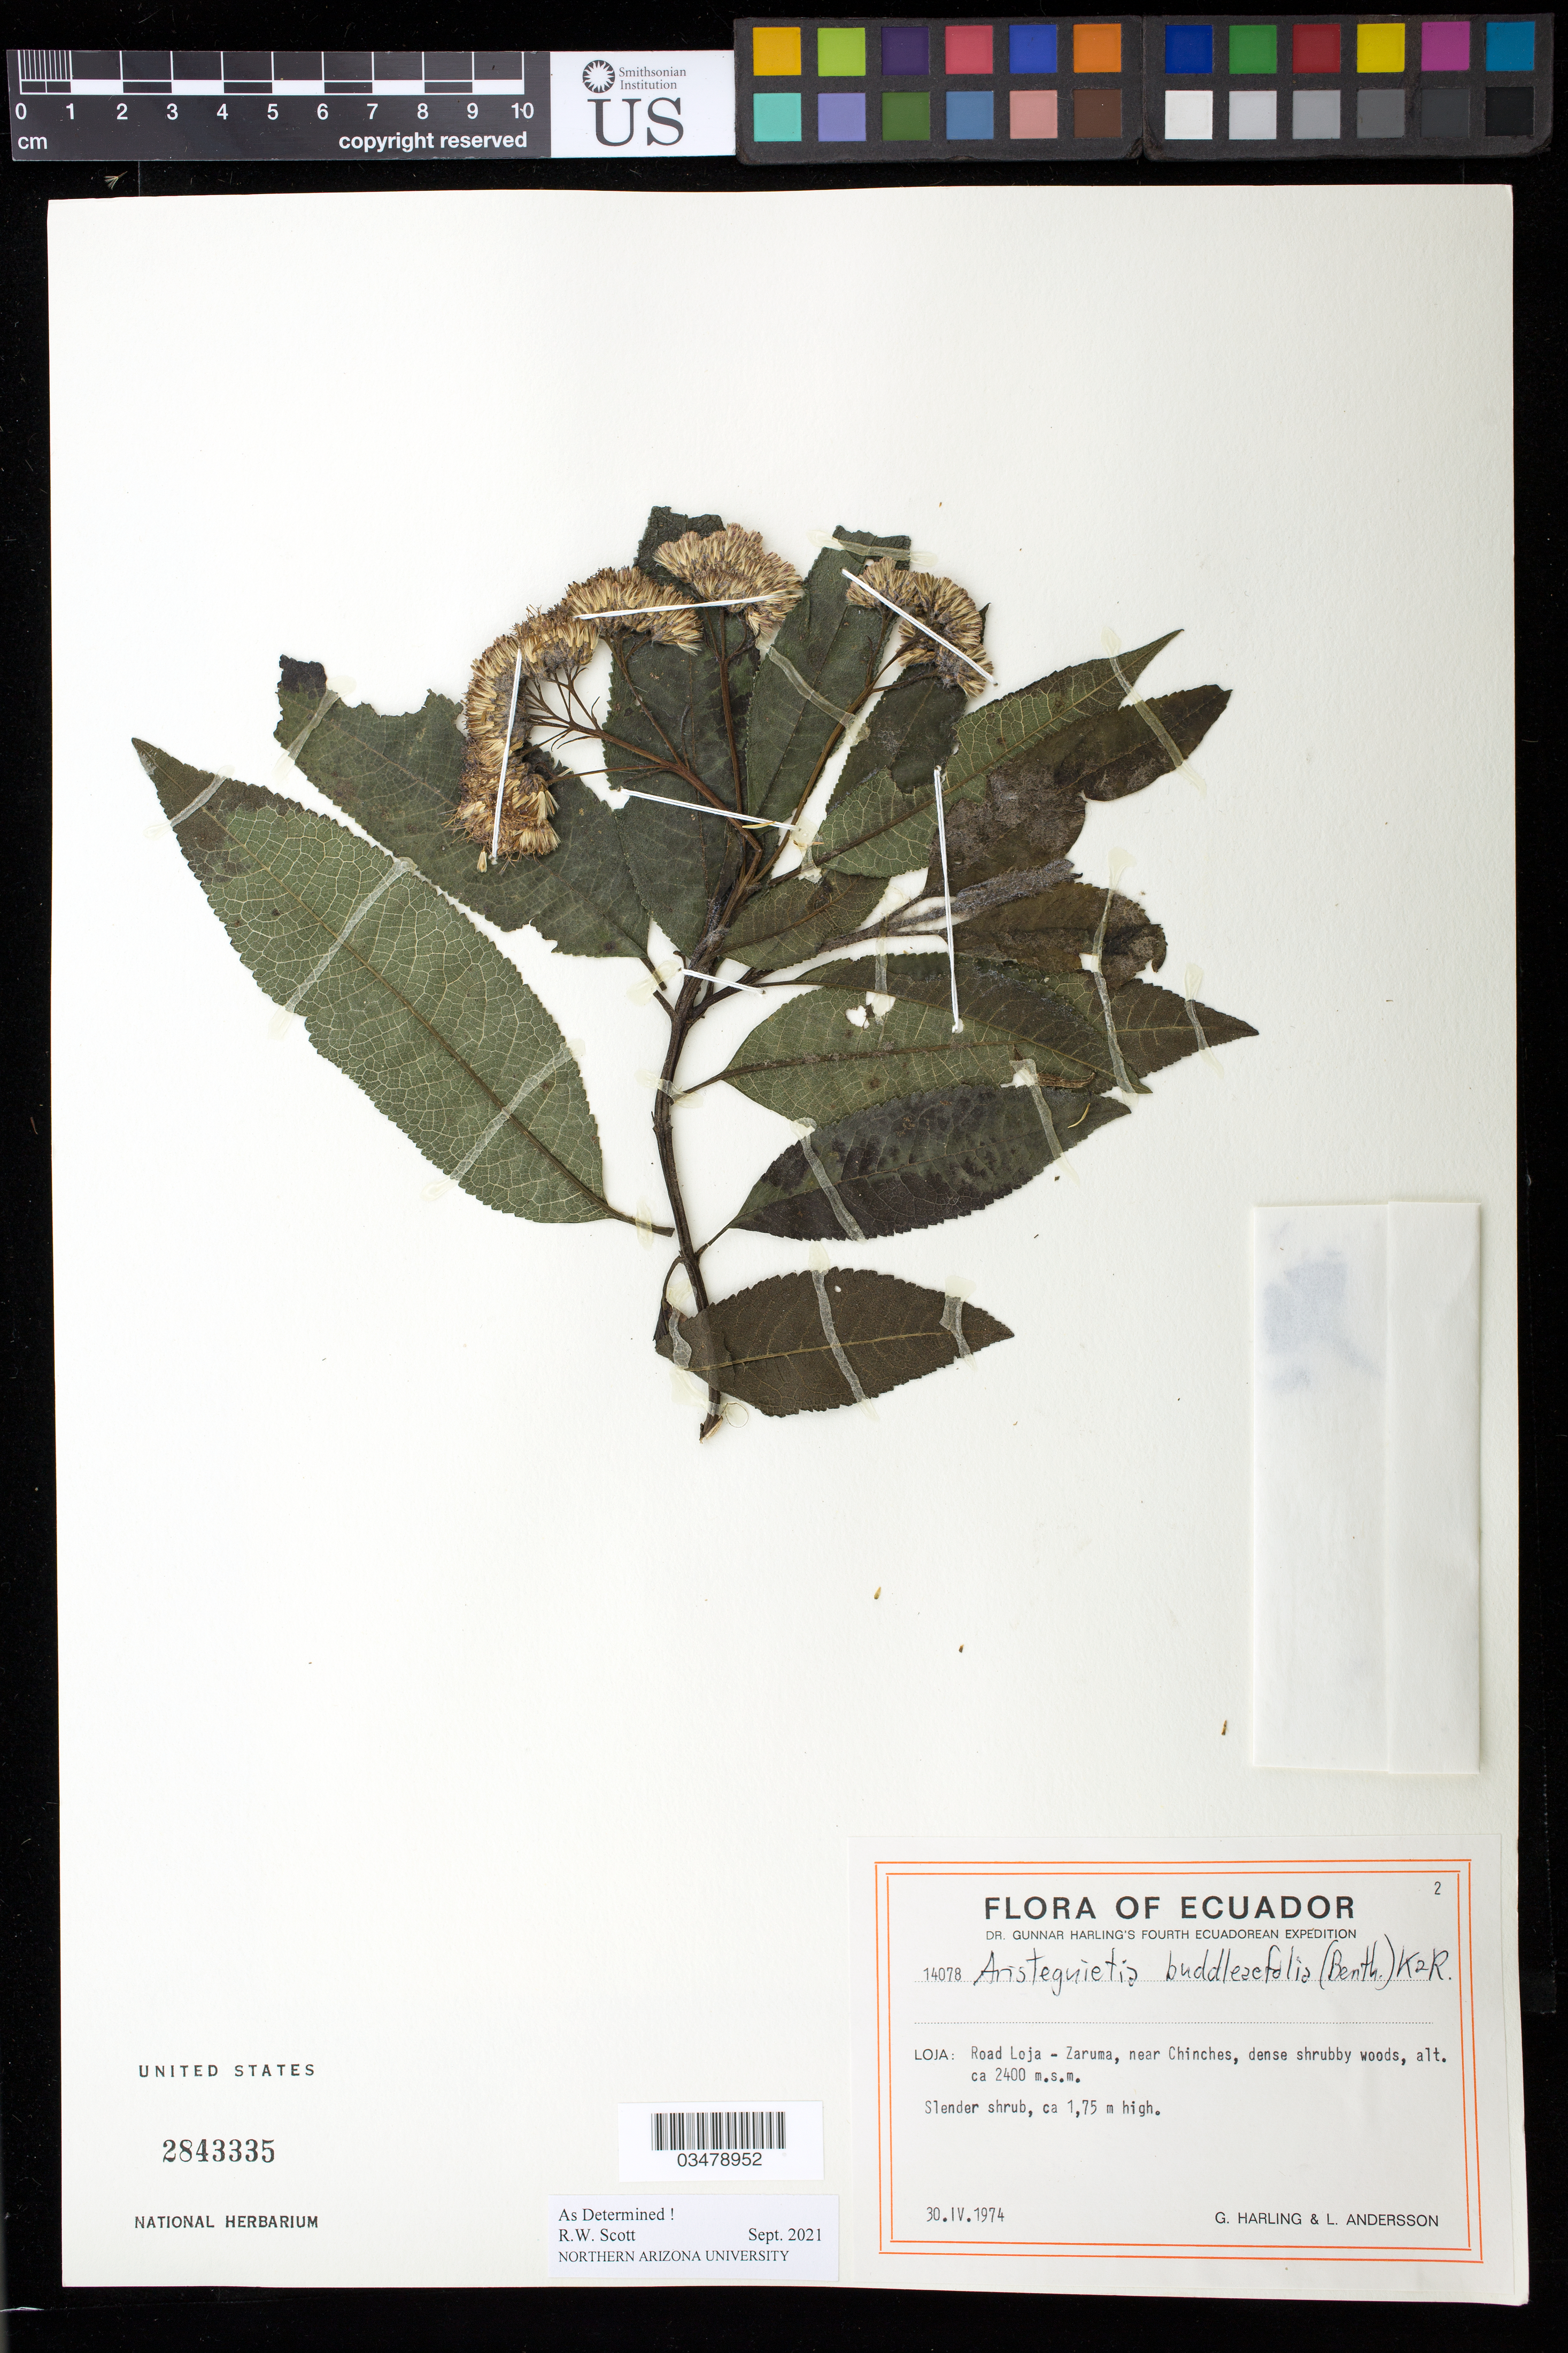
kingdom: Plantae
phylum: Tracheophyta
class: Magnoliopsida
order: Asterales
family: Asteraceae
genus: Aristeguietia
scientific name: Aristeguietia buddleaefolia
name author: (Benth.) R.M. King & H. Rob.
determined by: Scott, R. W.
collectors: G. Harling & L. Andersson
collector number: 14078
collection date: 1974-04-30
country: Ecuador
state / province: Loja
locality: Road Loja-Zaruma, near Chinches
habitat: Dense shrubby woods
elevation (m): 2400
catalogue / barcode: US 2843335